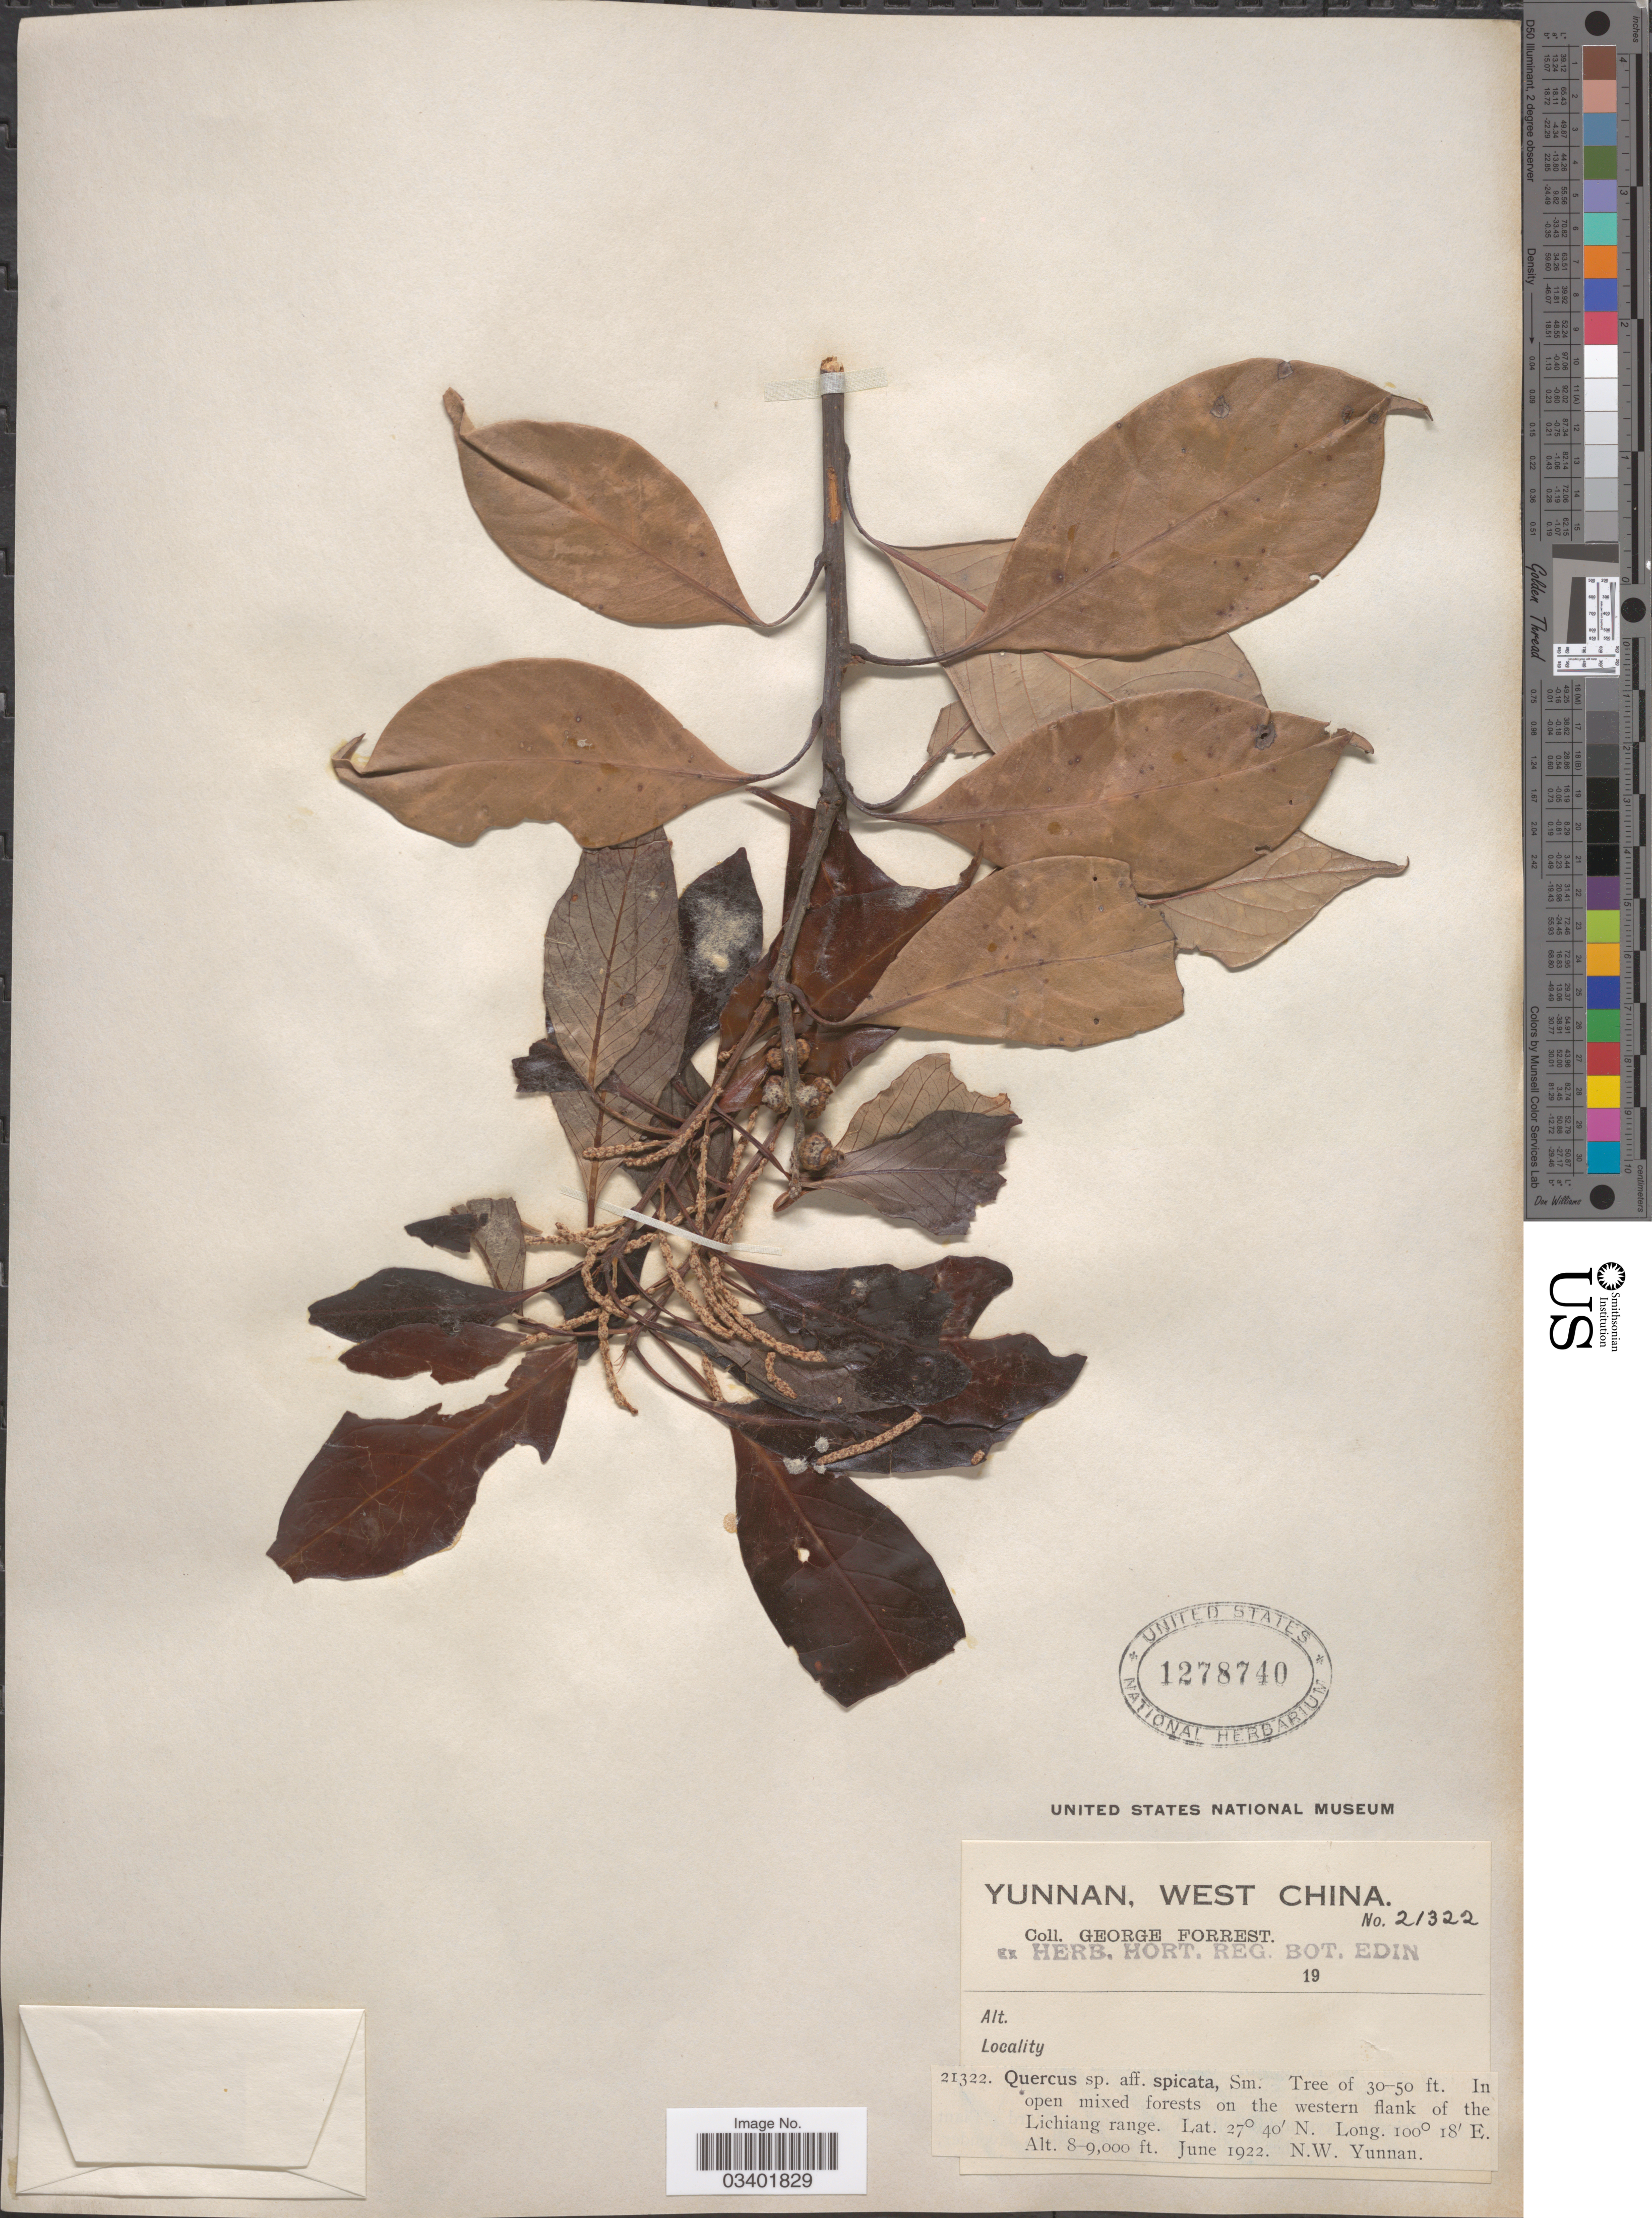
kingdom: Plantae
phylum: Tracheophyta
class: Magnoliopsida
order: Fagales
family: Fagaceae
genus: Lithocarpus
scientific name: Lithocarpus elegans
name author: (Blume) Hatus. ex Soepadmo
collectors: G. Forrest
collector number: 21322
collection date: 1922-06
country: China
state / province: Yunnan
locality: West China. In open mixed forests on the western flank of the Lichiang range. N.W. Yunnan.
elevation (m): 2438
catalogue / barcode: US 1278740